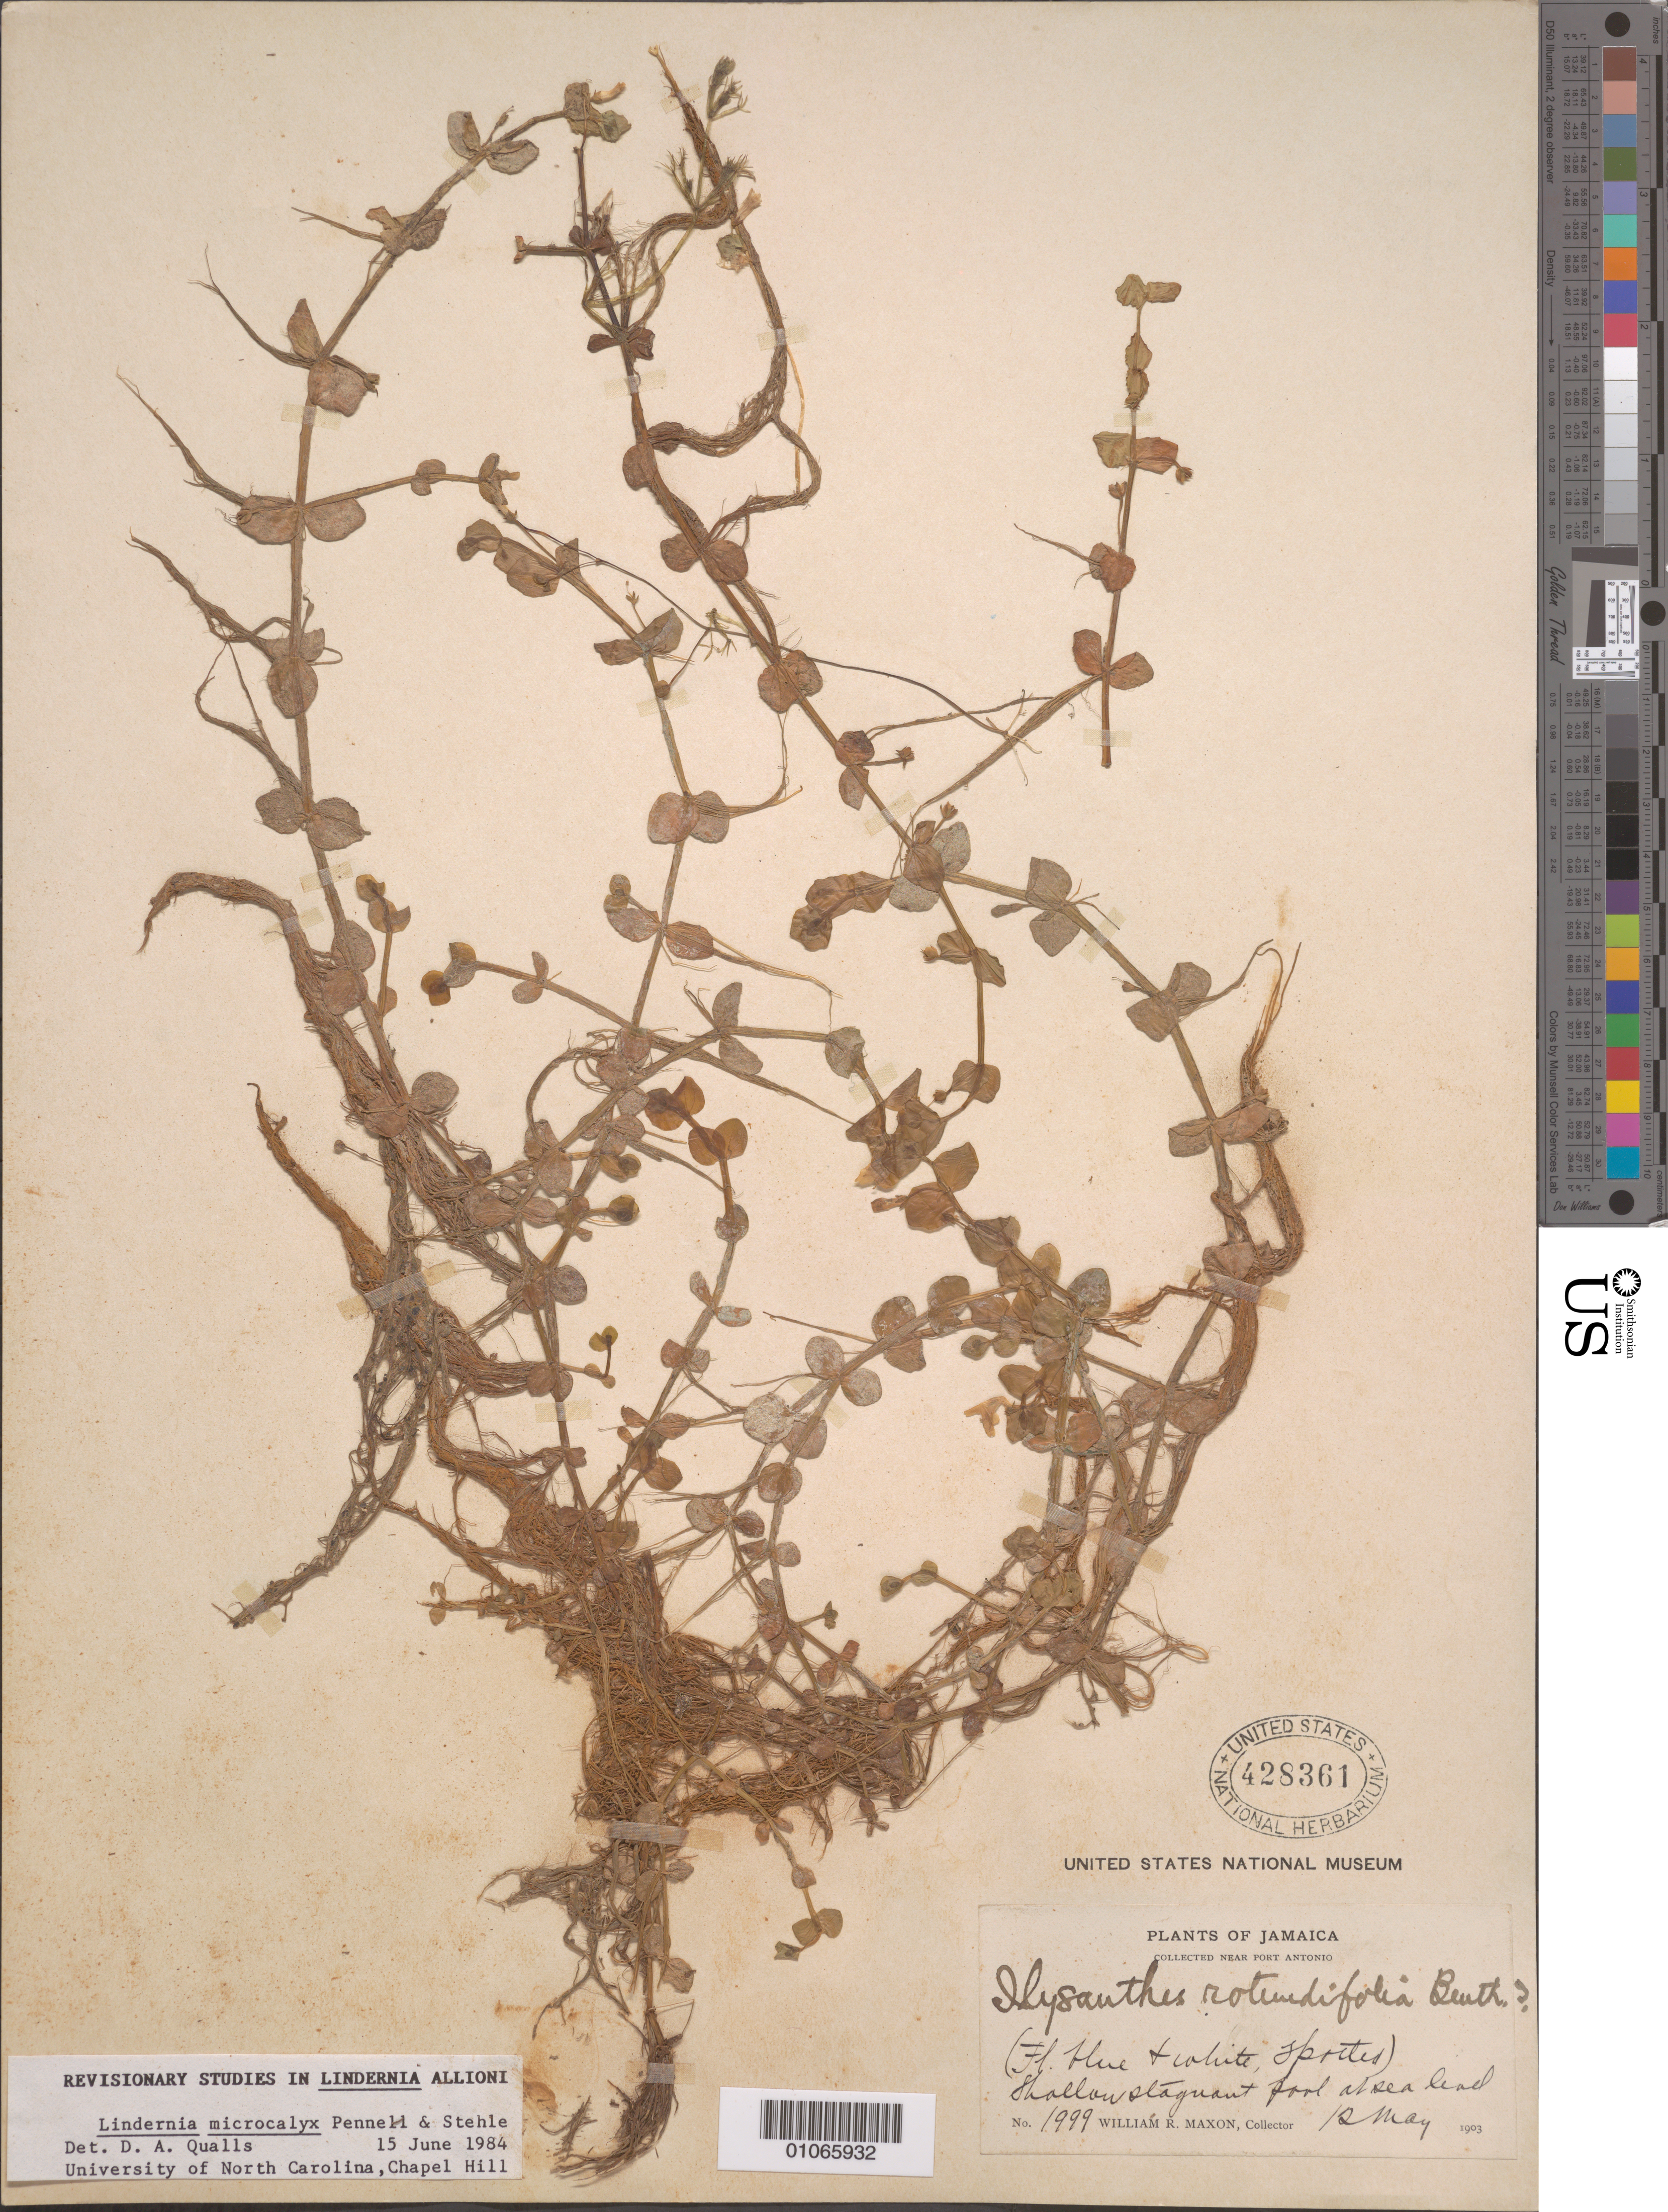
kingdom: Plantae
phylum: Tracheophyta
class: Magnoliopsida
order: Lamiales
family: Linderniaceae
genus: Lindernia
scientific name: Lindernia rotundifolia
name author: (L.) Alston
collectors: W. R. Maxon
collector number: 1999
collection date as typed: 12 May 1903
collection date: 1903-05-12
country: Jamaica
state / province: Portland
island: Jamaica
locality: Collected near Port Antonio. Shallow stagnant pool at sea level.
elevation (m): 0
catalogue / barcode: US 428361